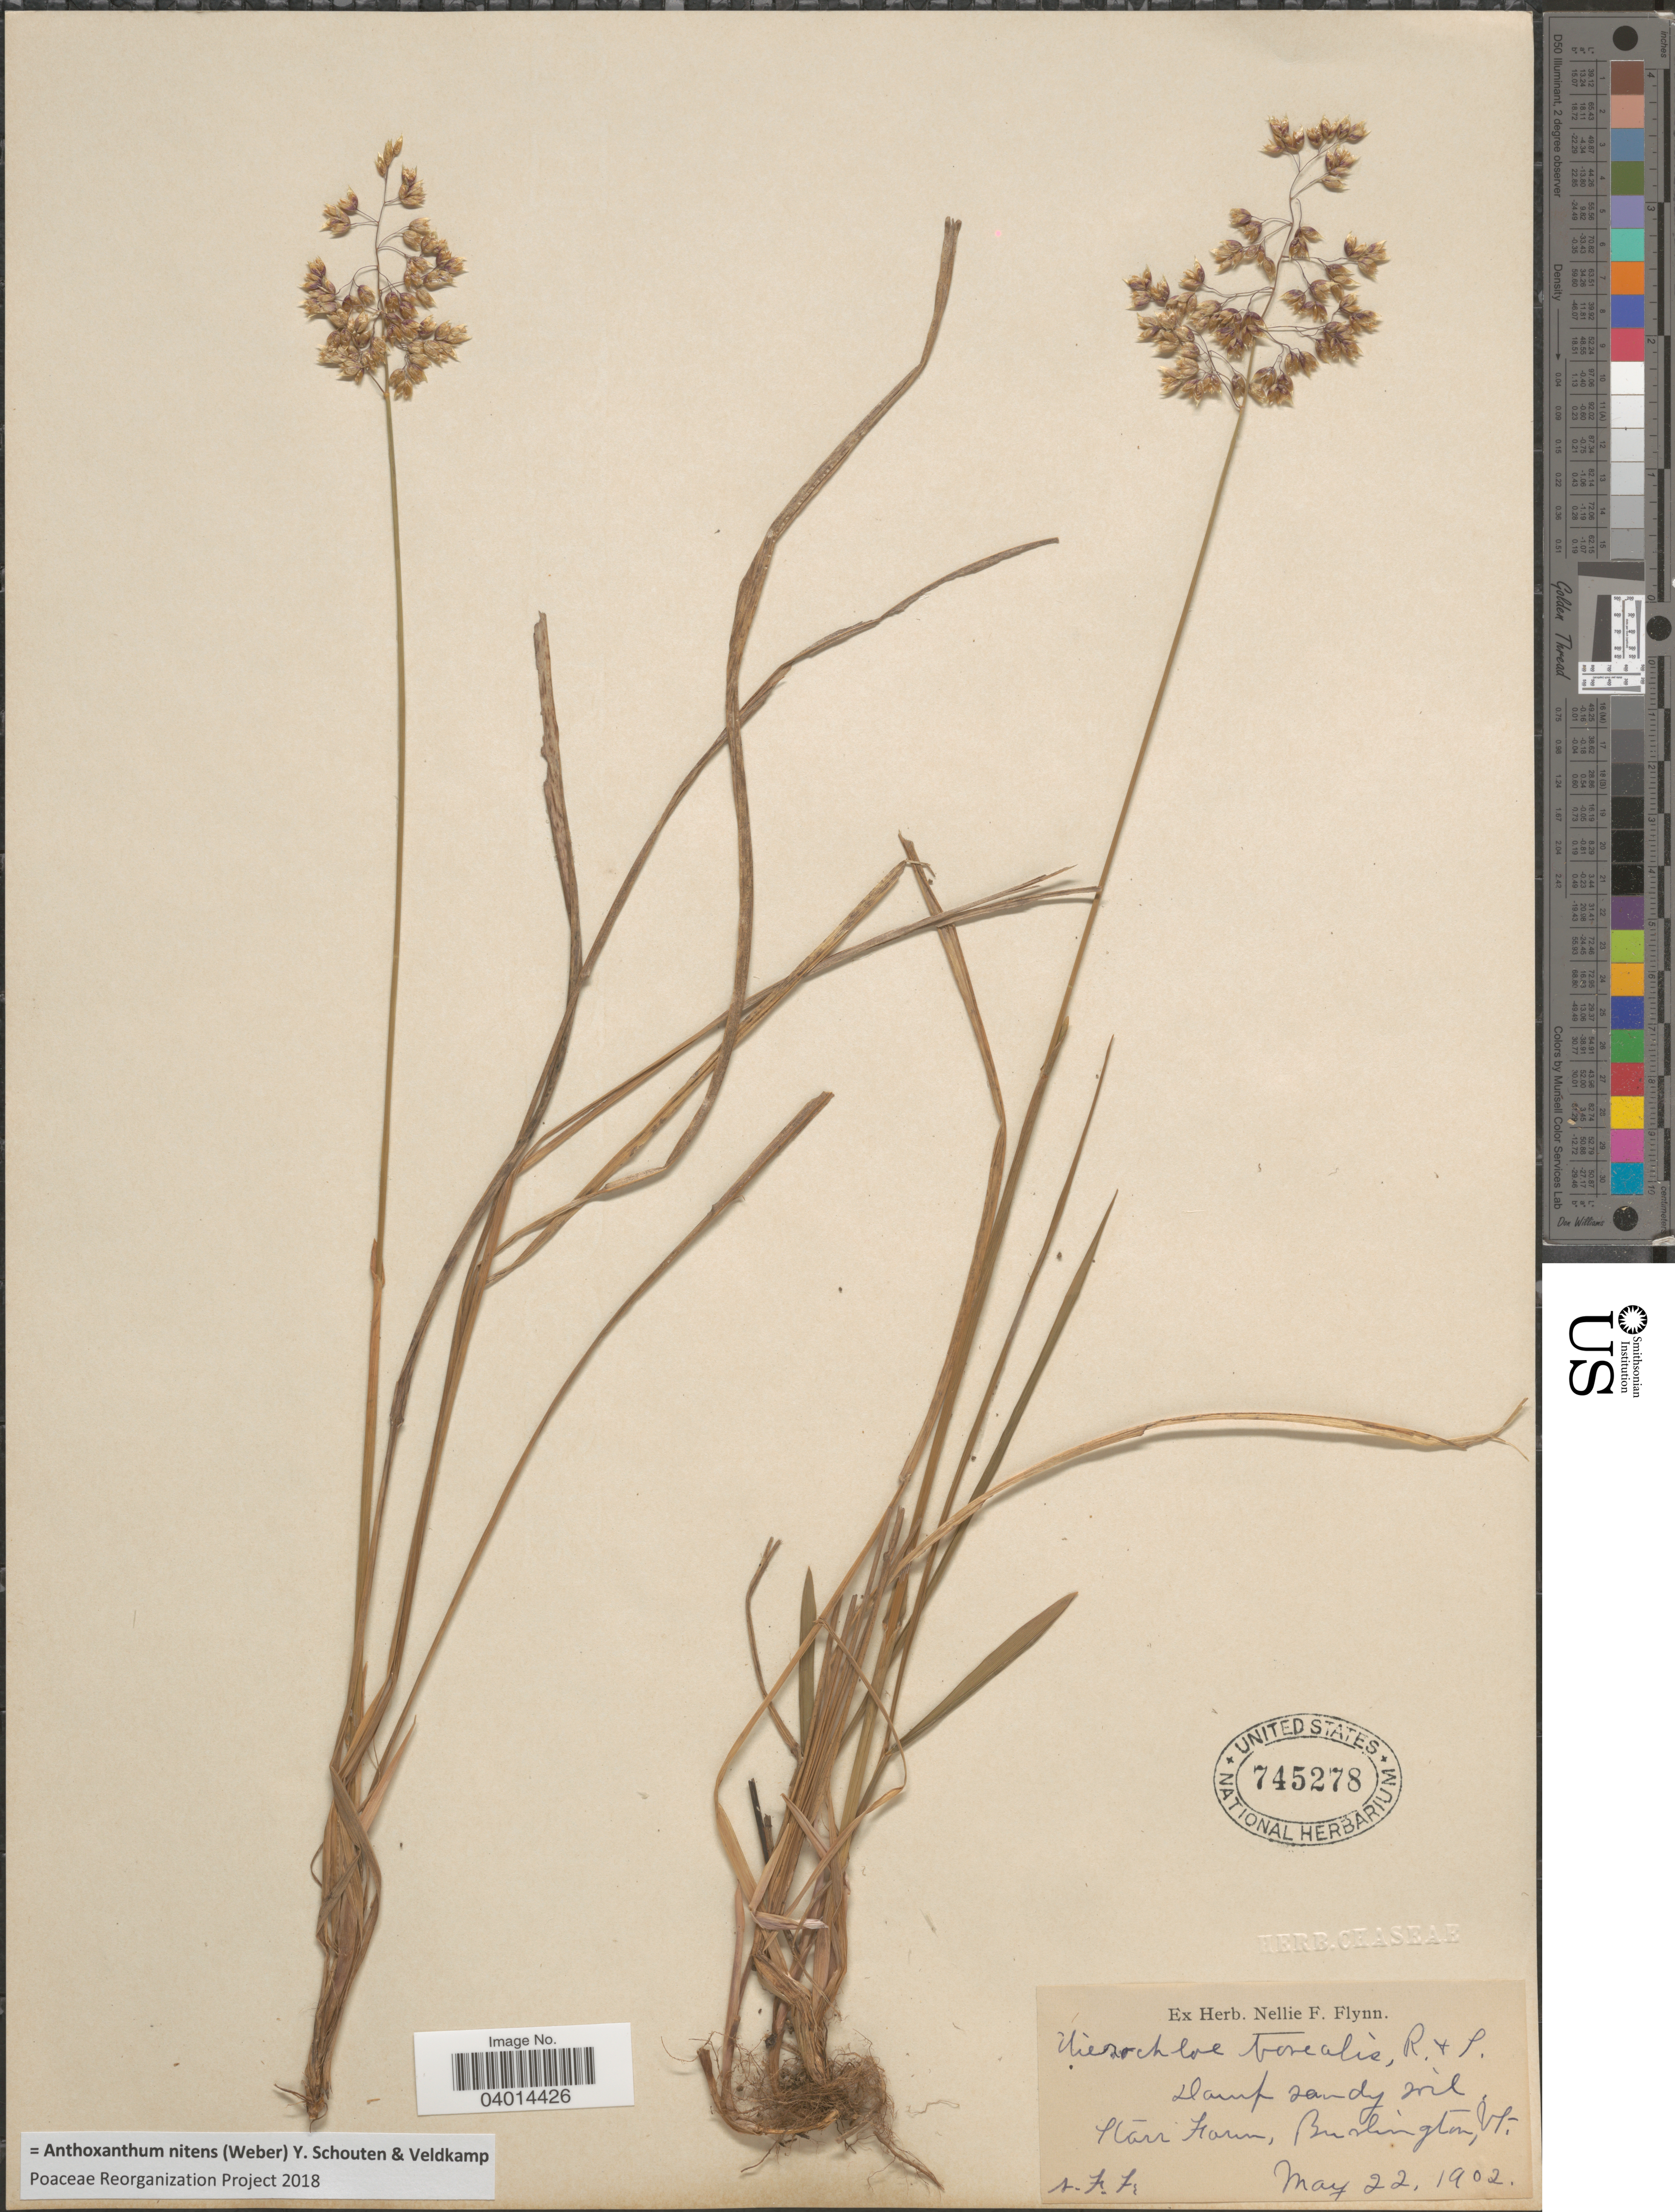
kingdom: Plantae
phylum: Tracheophyta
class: Liliopsida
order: Poales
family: Poaceae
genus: Anthoxanthum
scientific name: Anthoxanthum nitens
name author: (G.H. Weber) R.T.A. Schouten & Veldkamp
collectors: N. Flynn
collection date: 1902-05-22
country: United States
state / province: Vermont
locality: Starr Farm, Burlington.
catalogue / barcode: US 745278